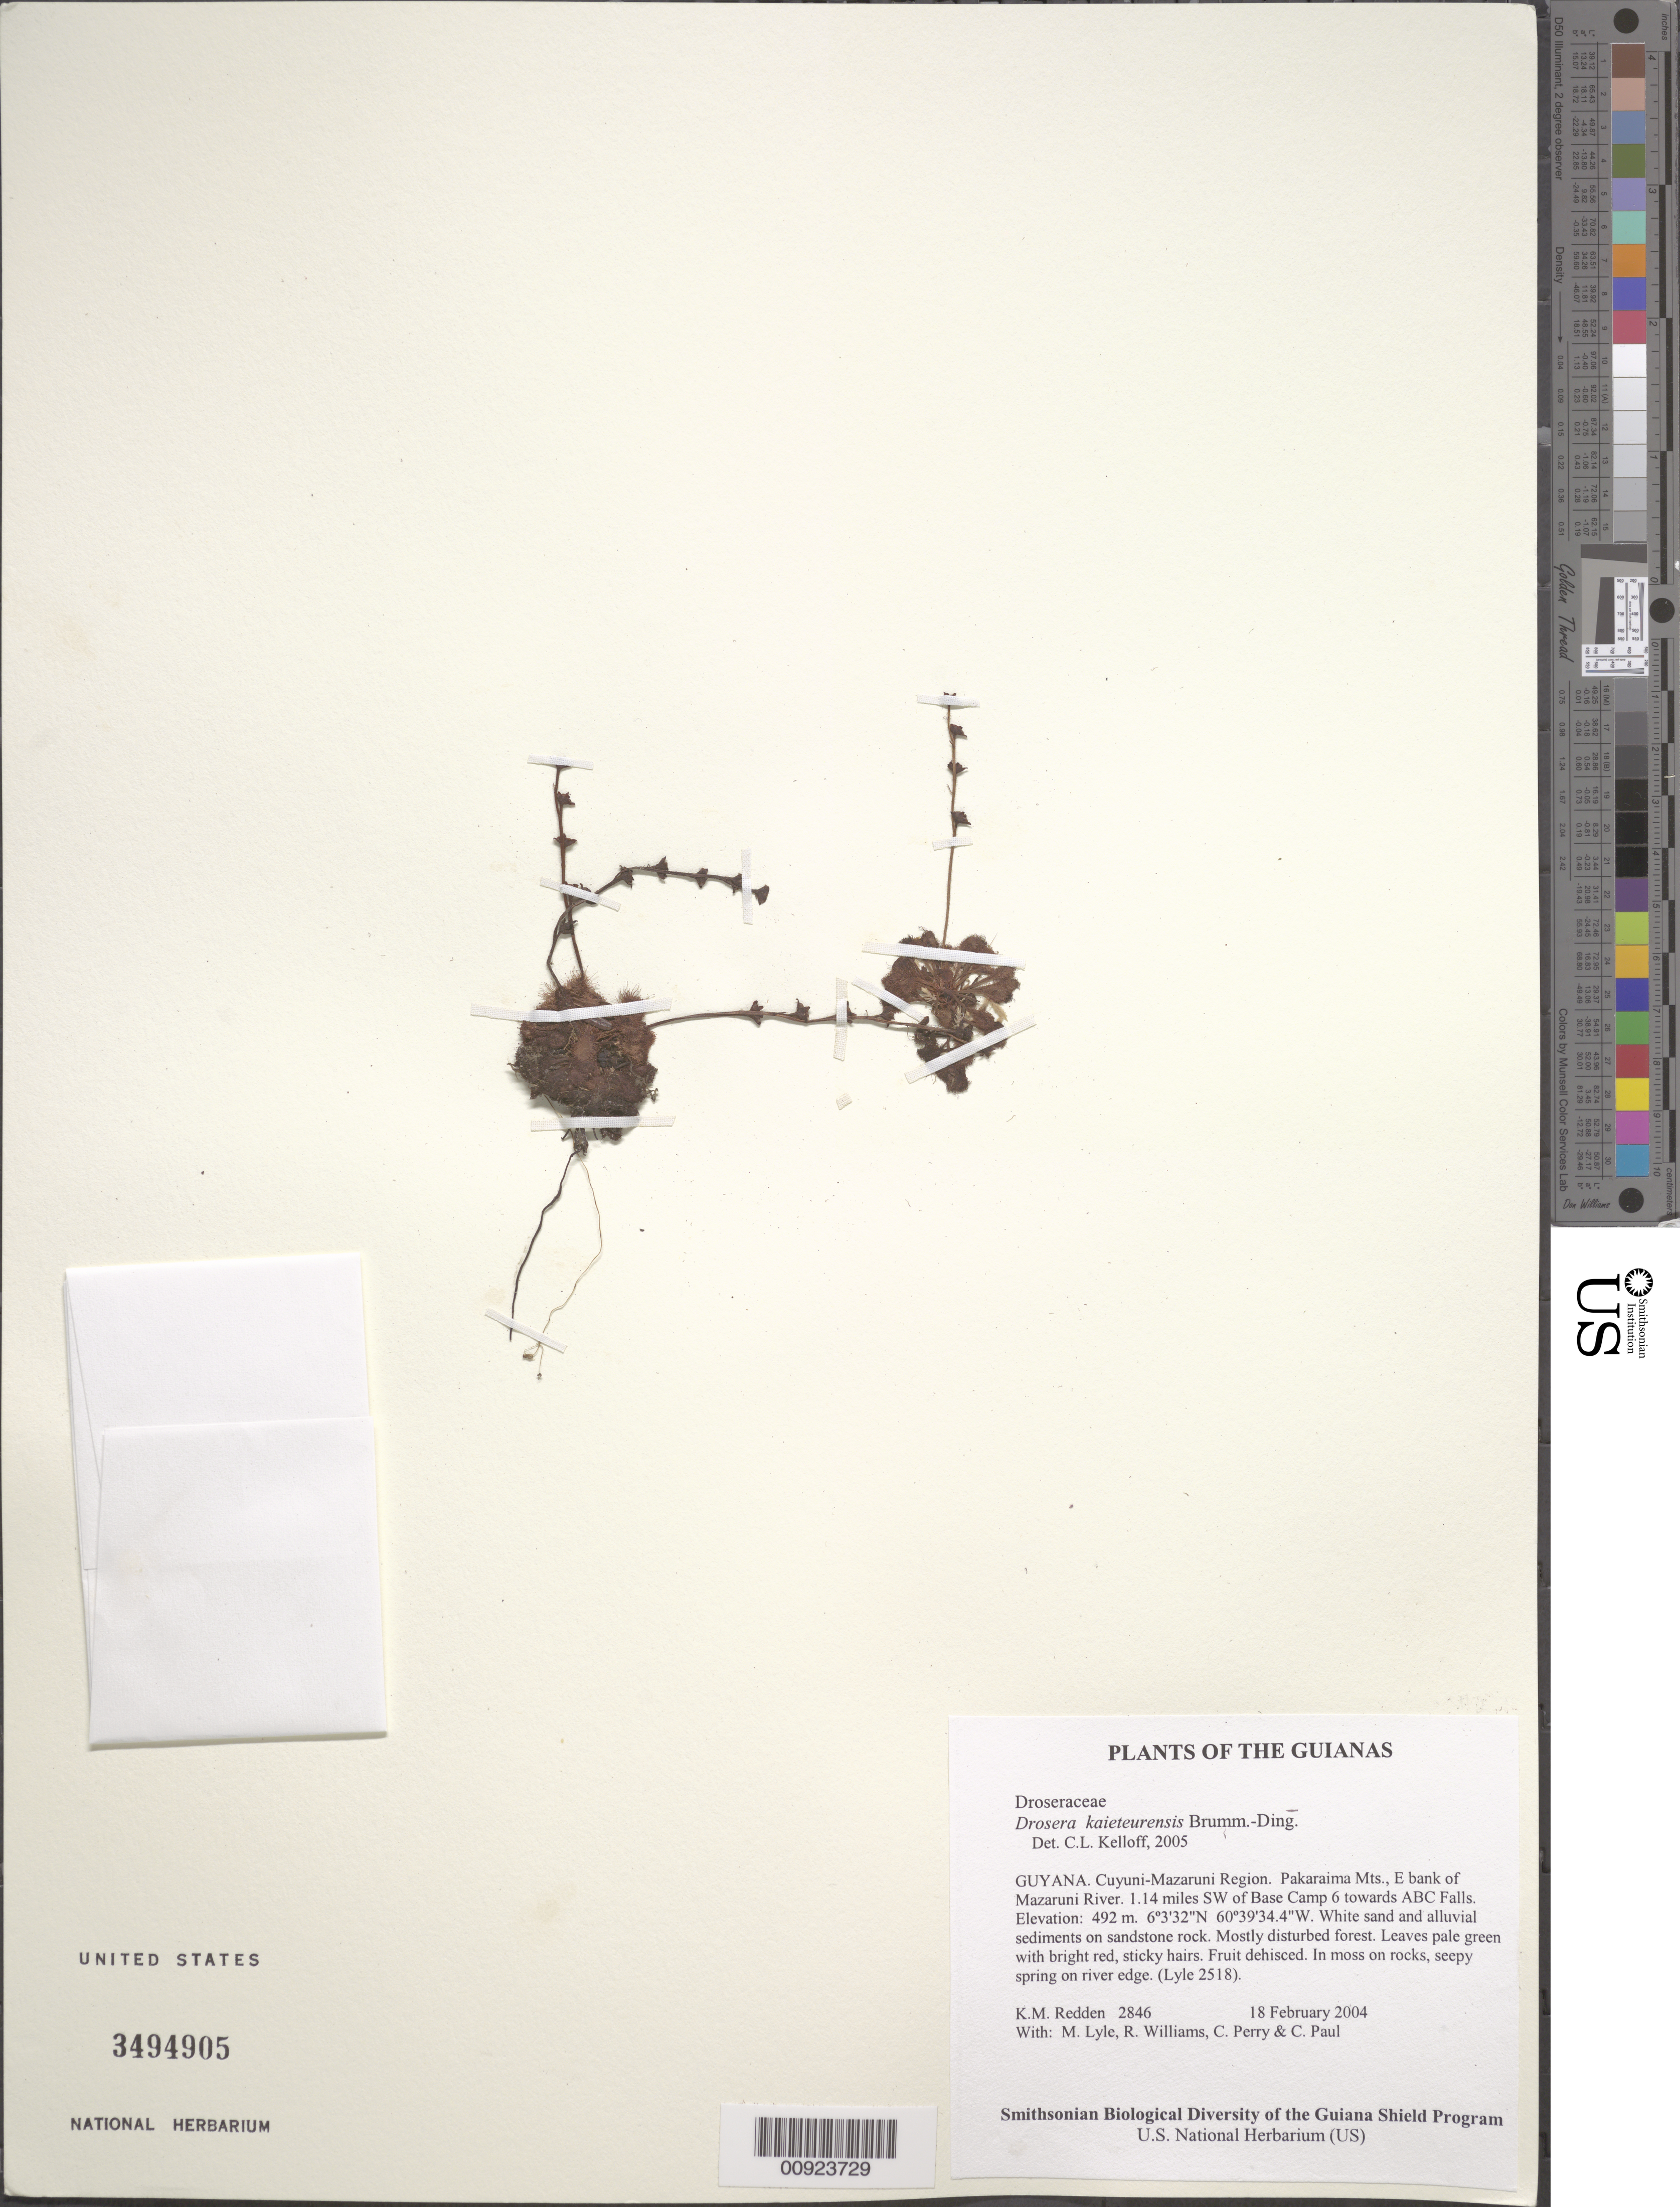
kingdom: Plantae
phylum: Tracheophyta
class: Magnoliopsida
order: Caryophyllales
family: Droseraceae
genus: Drosera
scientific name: Drosera kaieteurensis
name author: Brumm.-Ding.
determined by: Kelloff, Carol L., (US), Smithsonian Institution - National Museum of Natural History (UNITED STATES)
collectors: K. M. Redden, M. Lyle, R. Williams, C. Perry & C. Paul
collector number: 2846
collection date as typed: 18 February 2004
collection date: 2004-02-18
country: Guyana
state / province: Cuyuni-Mazaruni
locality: Pakaraima Mts., E bank of Mazaruni River. 1.14 miles SW of Base Camp 6 towards ABC Falls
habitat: White sand and alluvial sediments on sandstone rock. Mostly disturbed forest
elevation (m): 492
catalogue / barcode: US 3494905